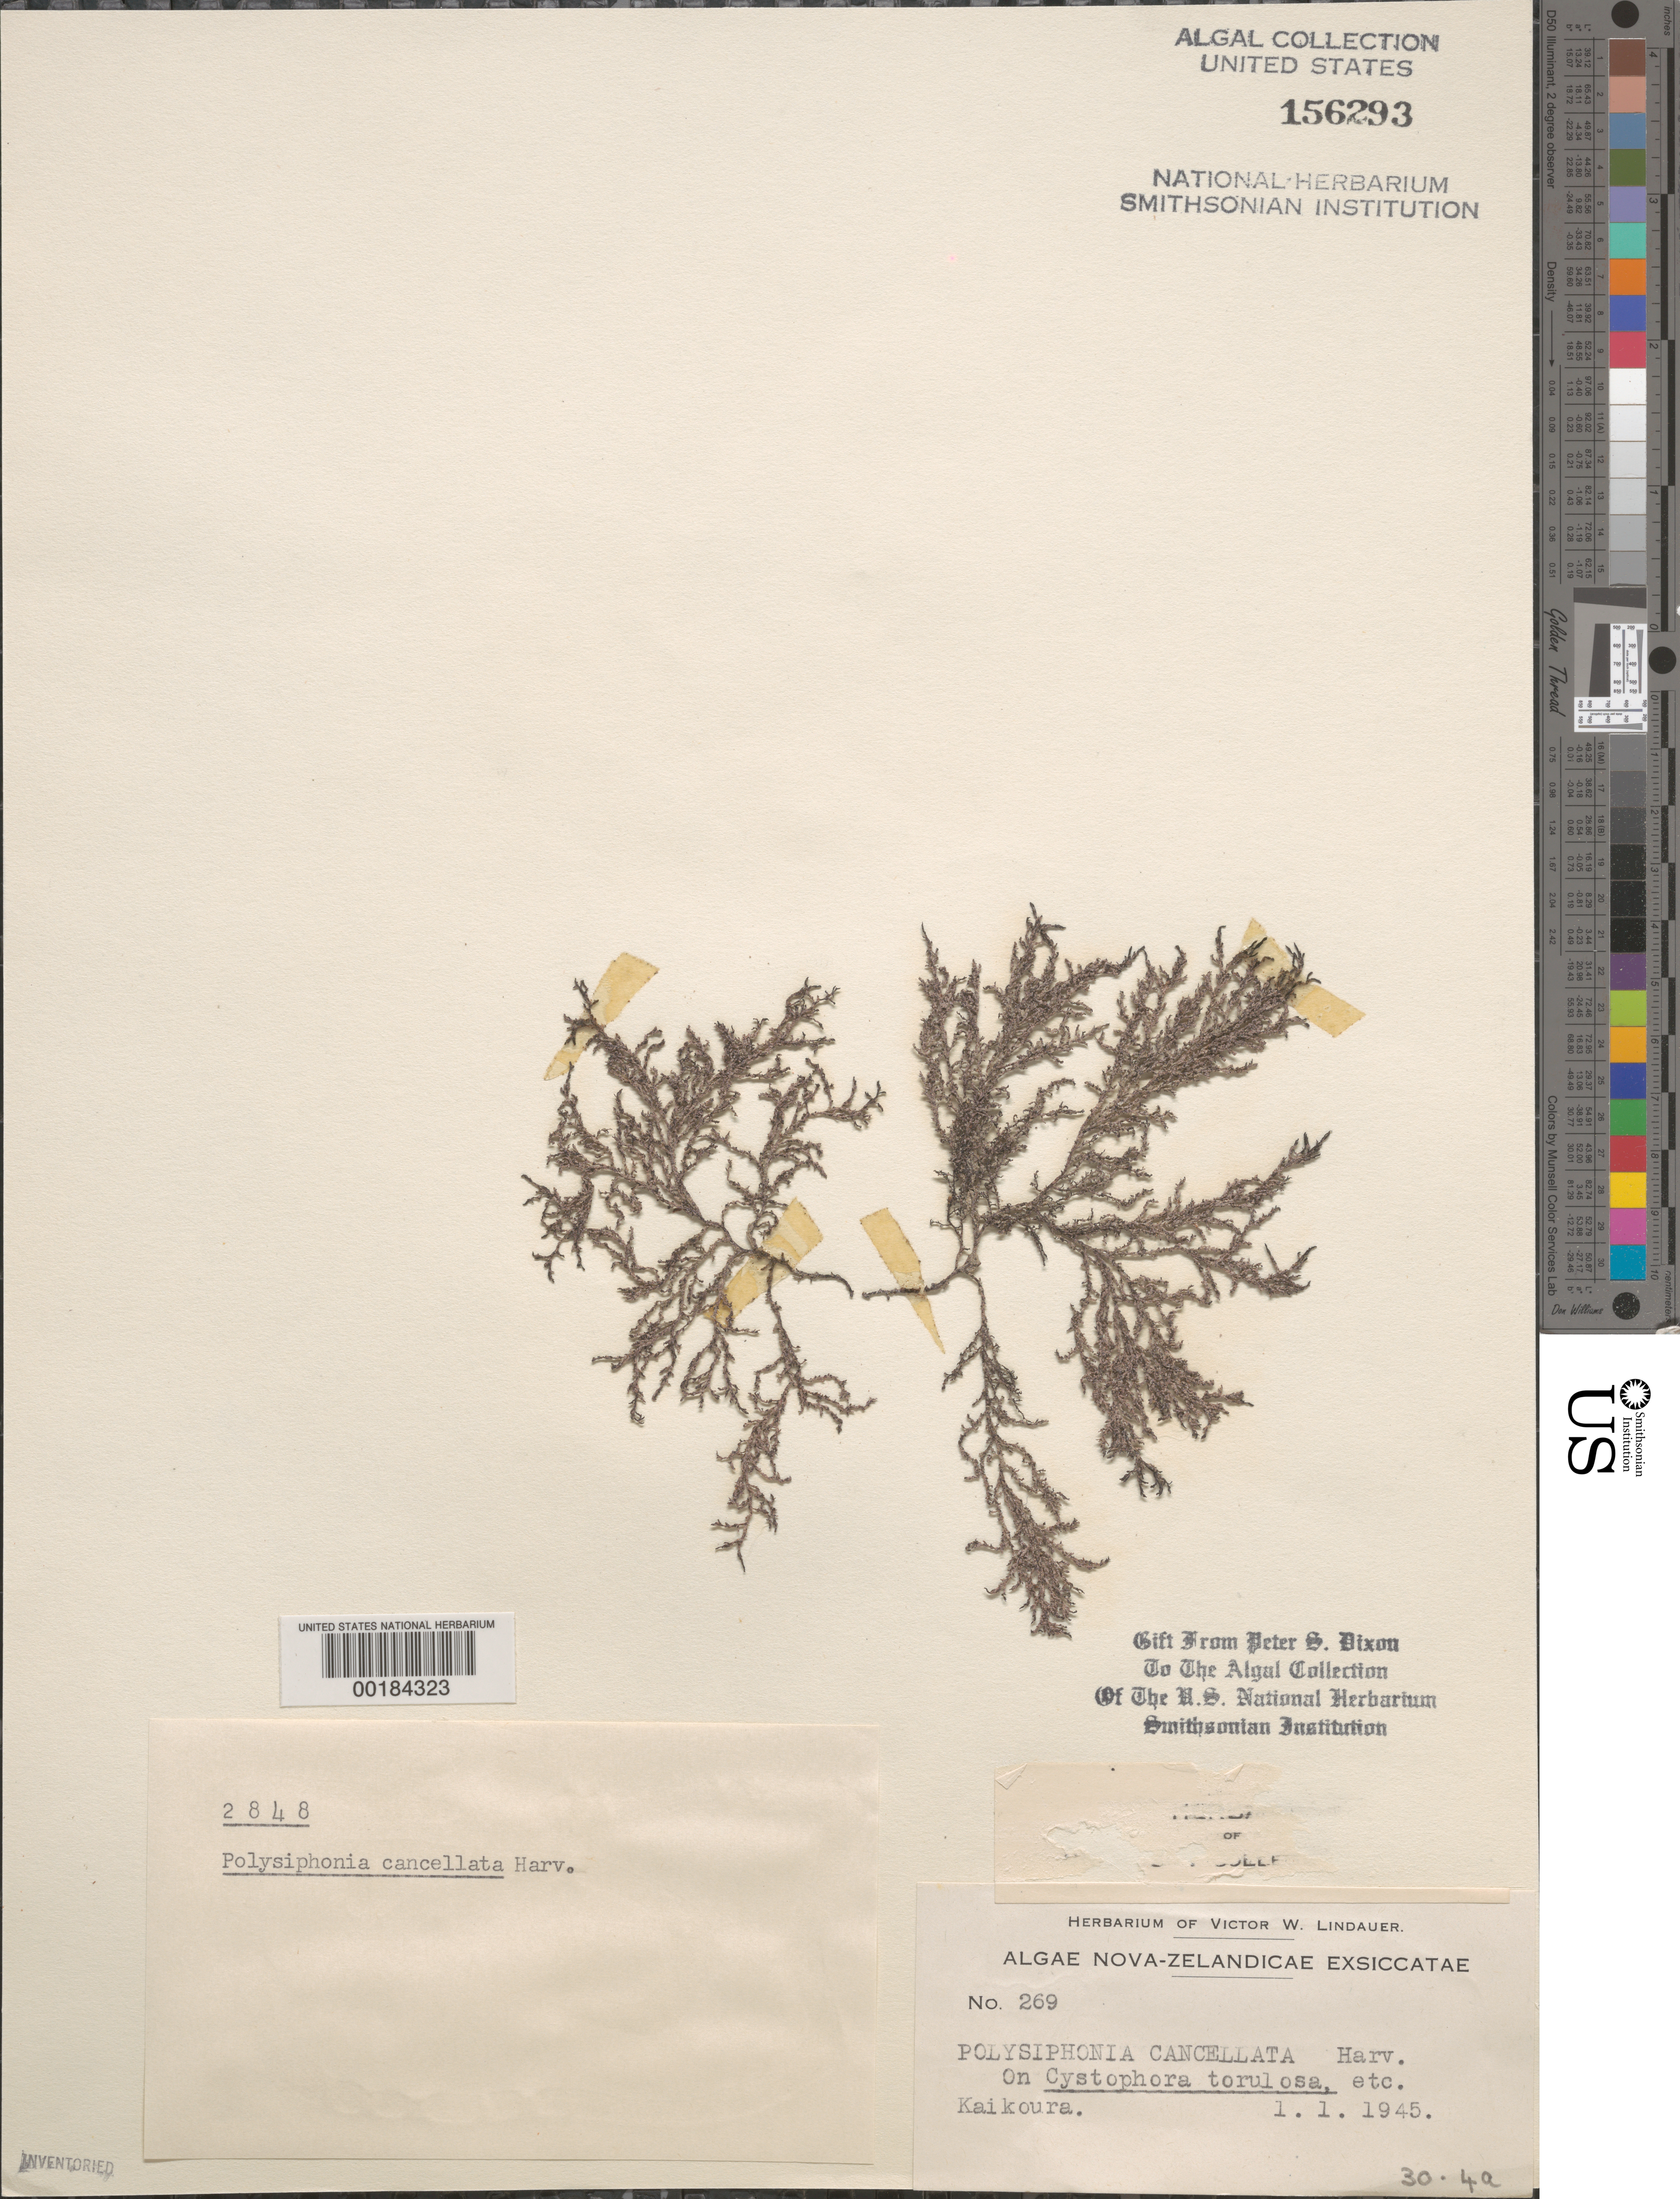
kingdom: Plantae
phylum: Rhodophyta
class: Florideophyceae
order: Ceramiales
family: Rhodomelaceae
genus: Polysiphonia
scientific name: Polysiphonia cancellata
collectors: V. Lindauer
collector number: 269 & PSD 2848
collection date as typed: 01 Jan 1945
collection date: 1945-01-01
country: New Zealand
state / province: Canterbury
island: South Island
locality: Kaikoura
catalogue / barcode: US 156293